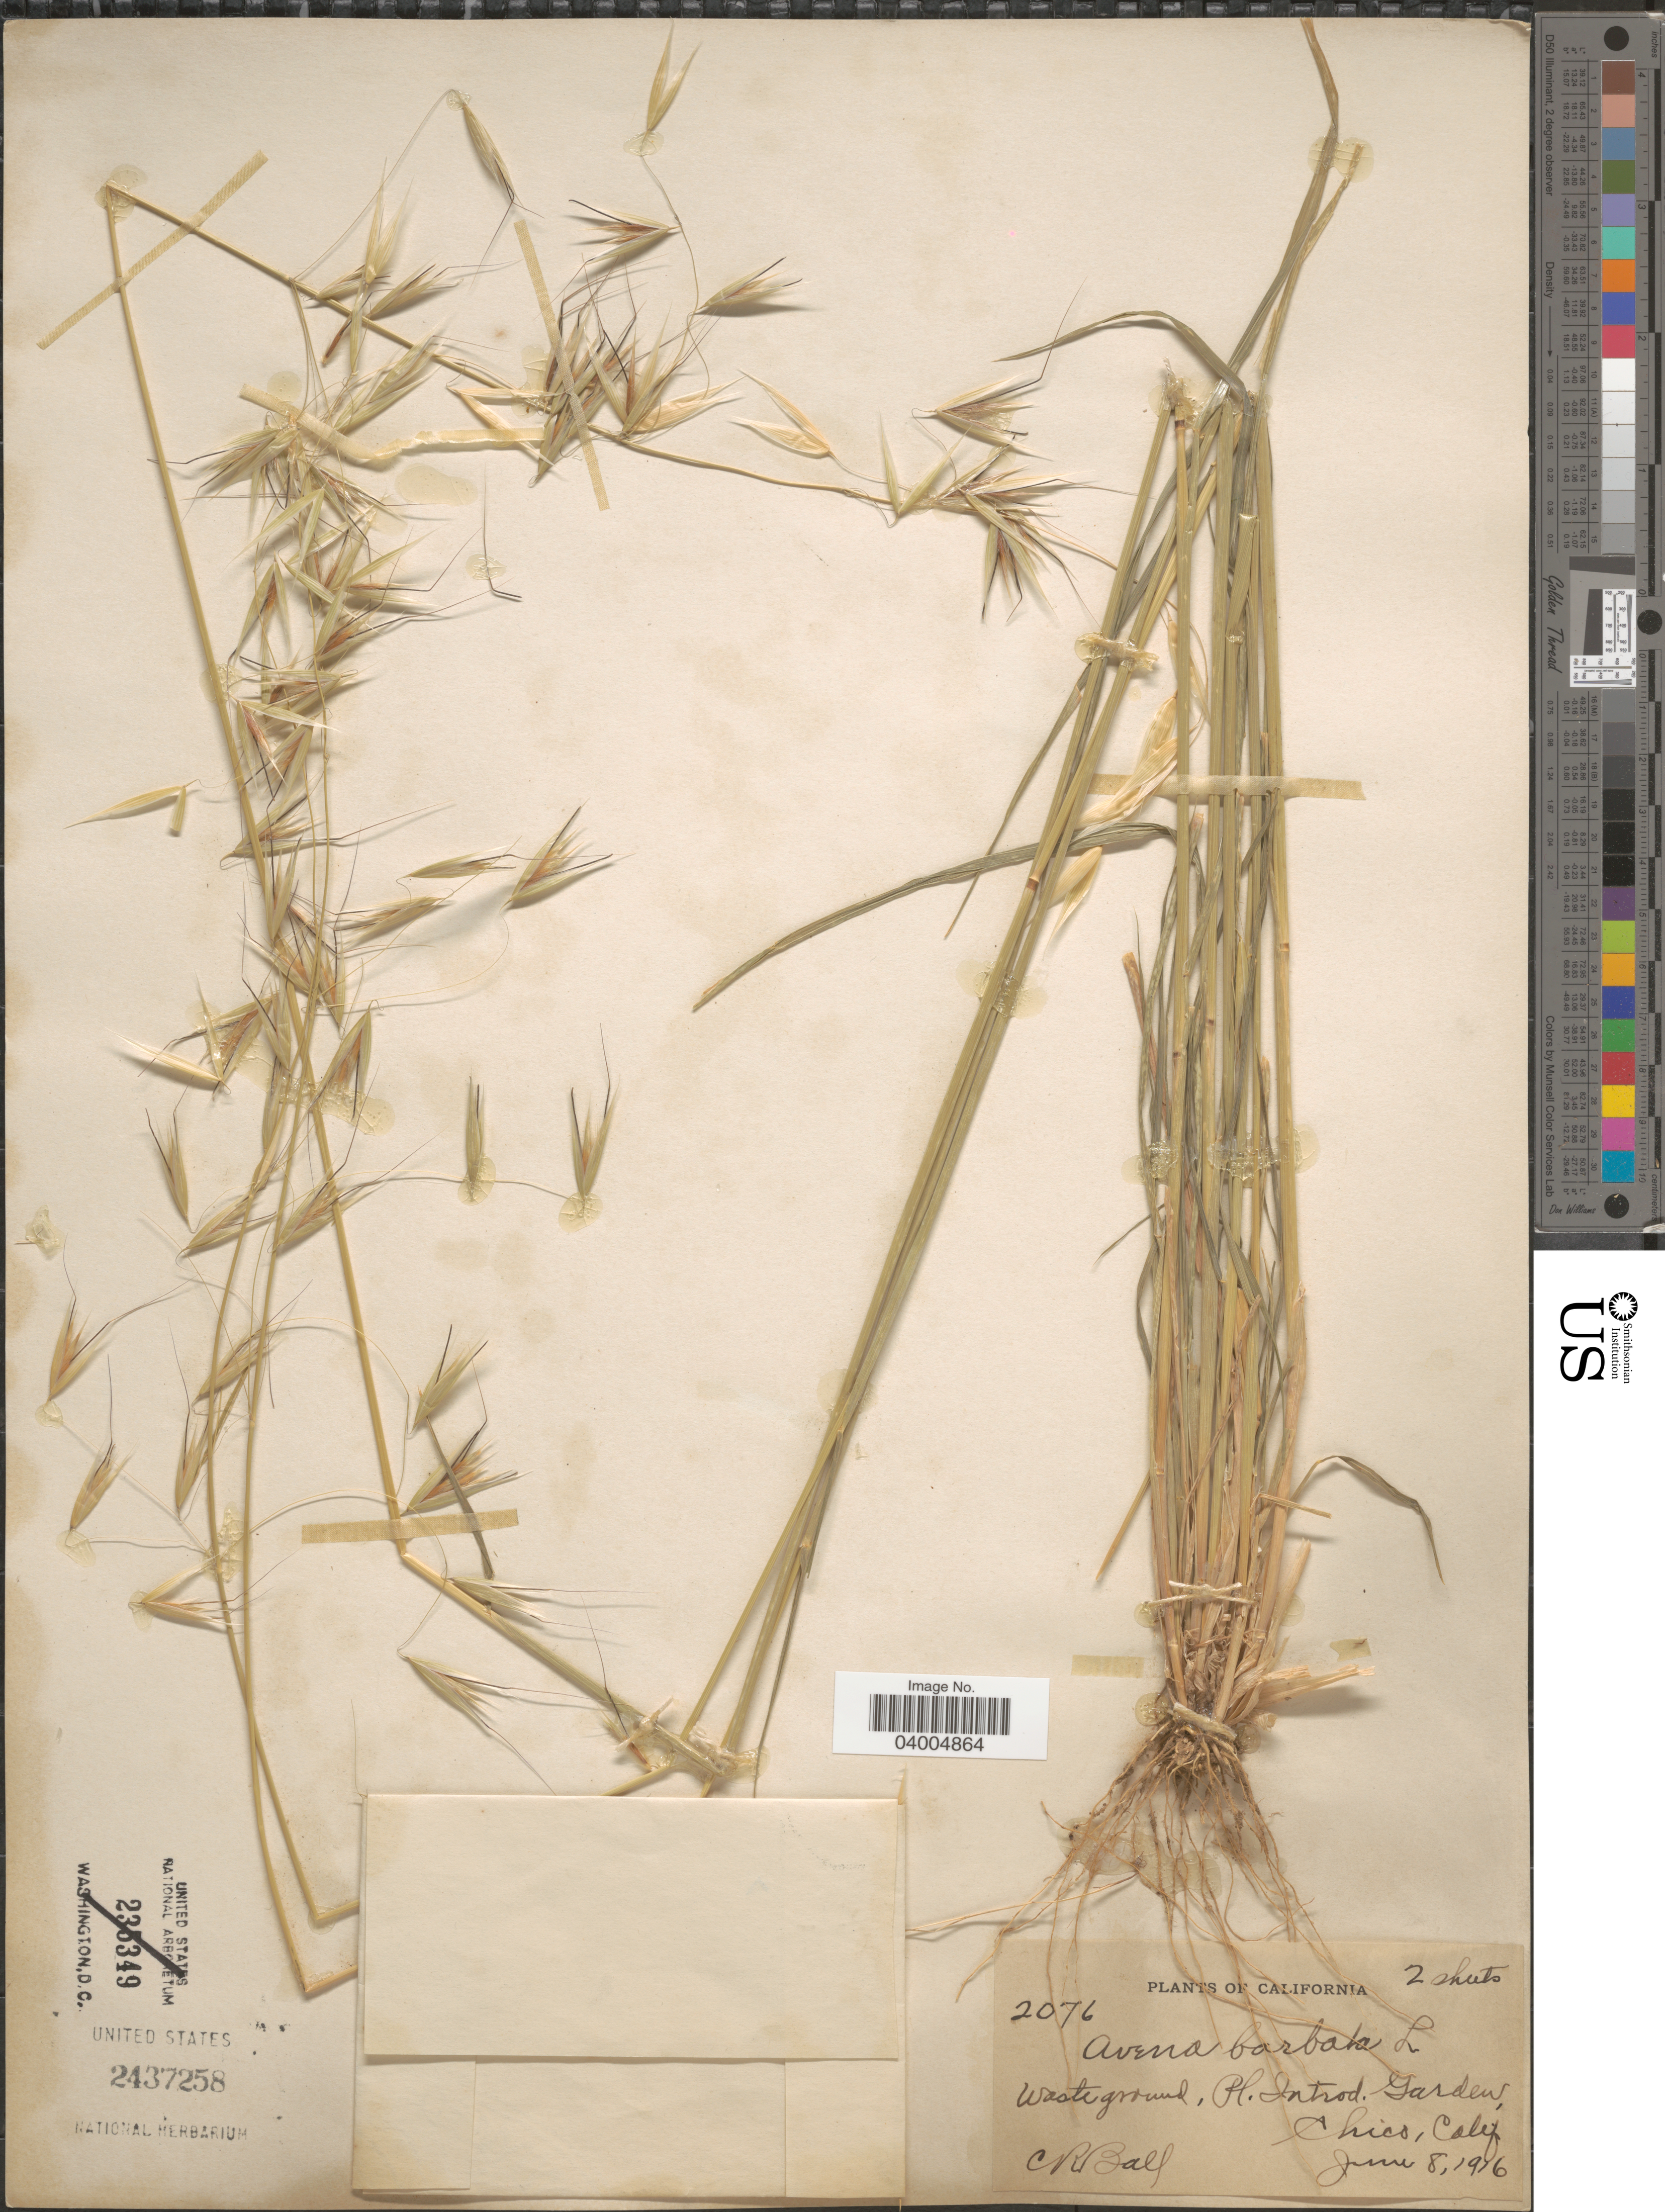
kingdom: Plantae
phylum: Tracheophyta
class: Liliopsida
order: Poales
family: Poaceae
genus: Avena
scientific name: Avena barbata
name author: Pott ex Link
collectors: C. R. Ball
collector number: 2076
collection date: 1916-06-08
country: United States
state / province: California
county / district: Butte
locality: Chico.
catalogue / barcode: US 2437258